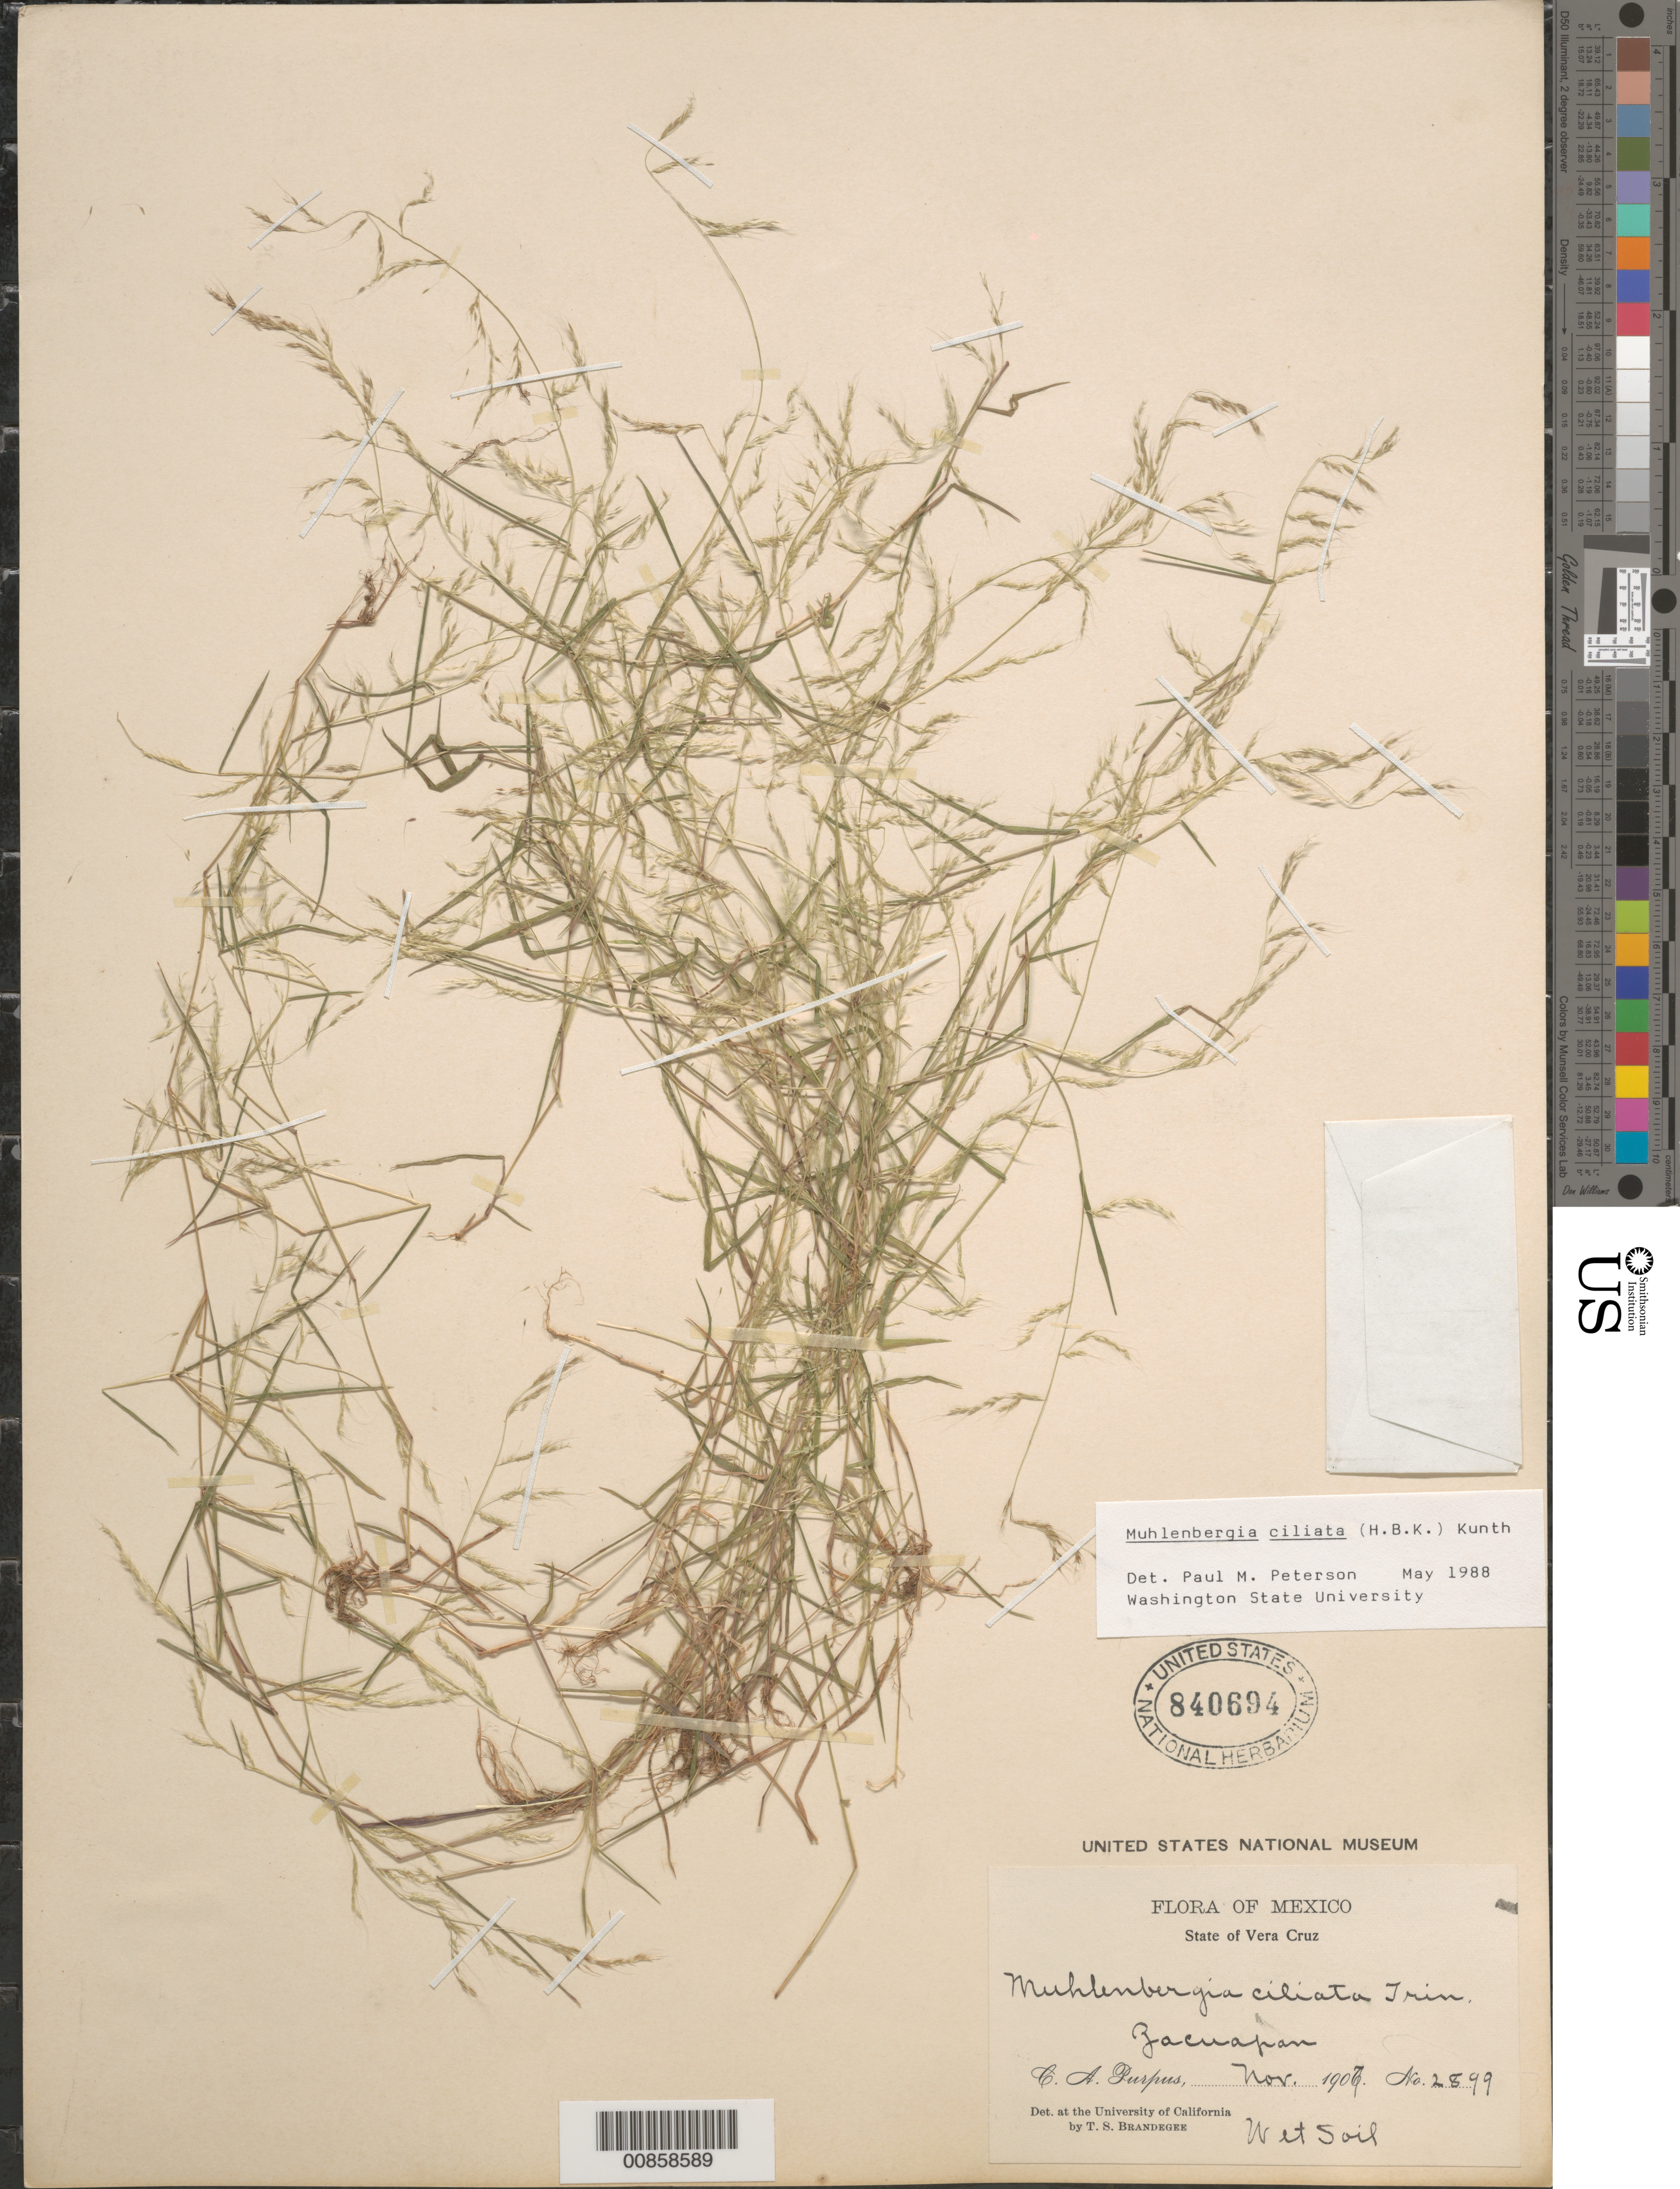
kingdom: Plantae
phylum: Tracheophyta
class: Liliopsida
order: Poales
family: Poaceae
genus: Muhlenbergia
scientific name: Muhlenbergia ciliata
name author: (Kunth) Trin.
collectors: T. S. Brandegee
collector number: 2599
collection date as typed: Nov 1906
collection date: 1906-11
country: Mexico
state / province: Veracruz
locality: Zacuapan, Ver.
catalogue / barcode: US 840694